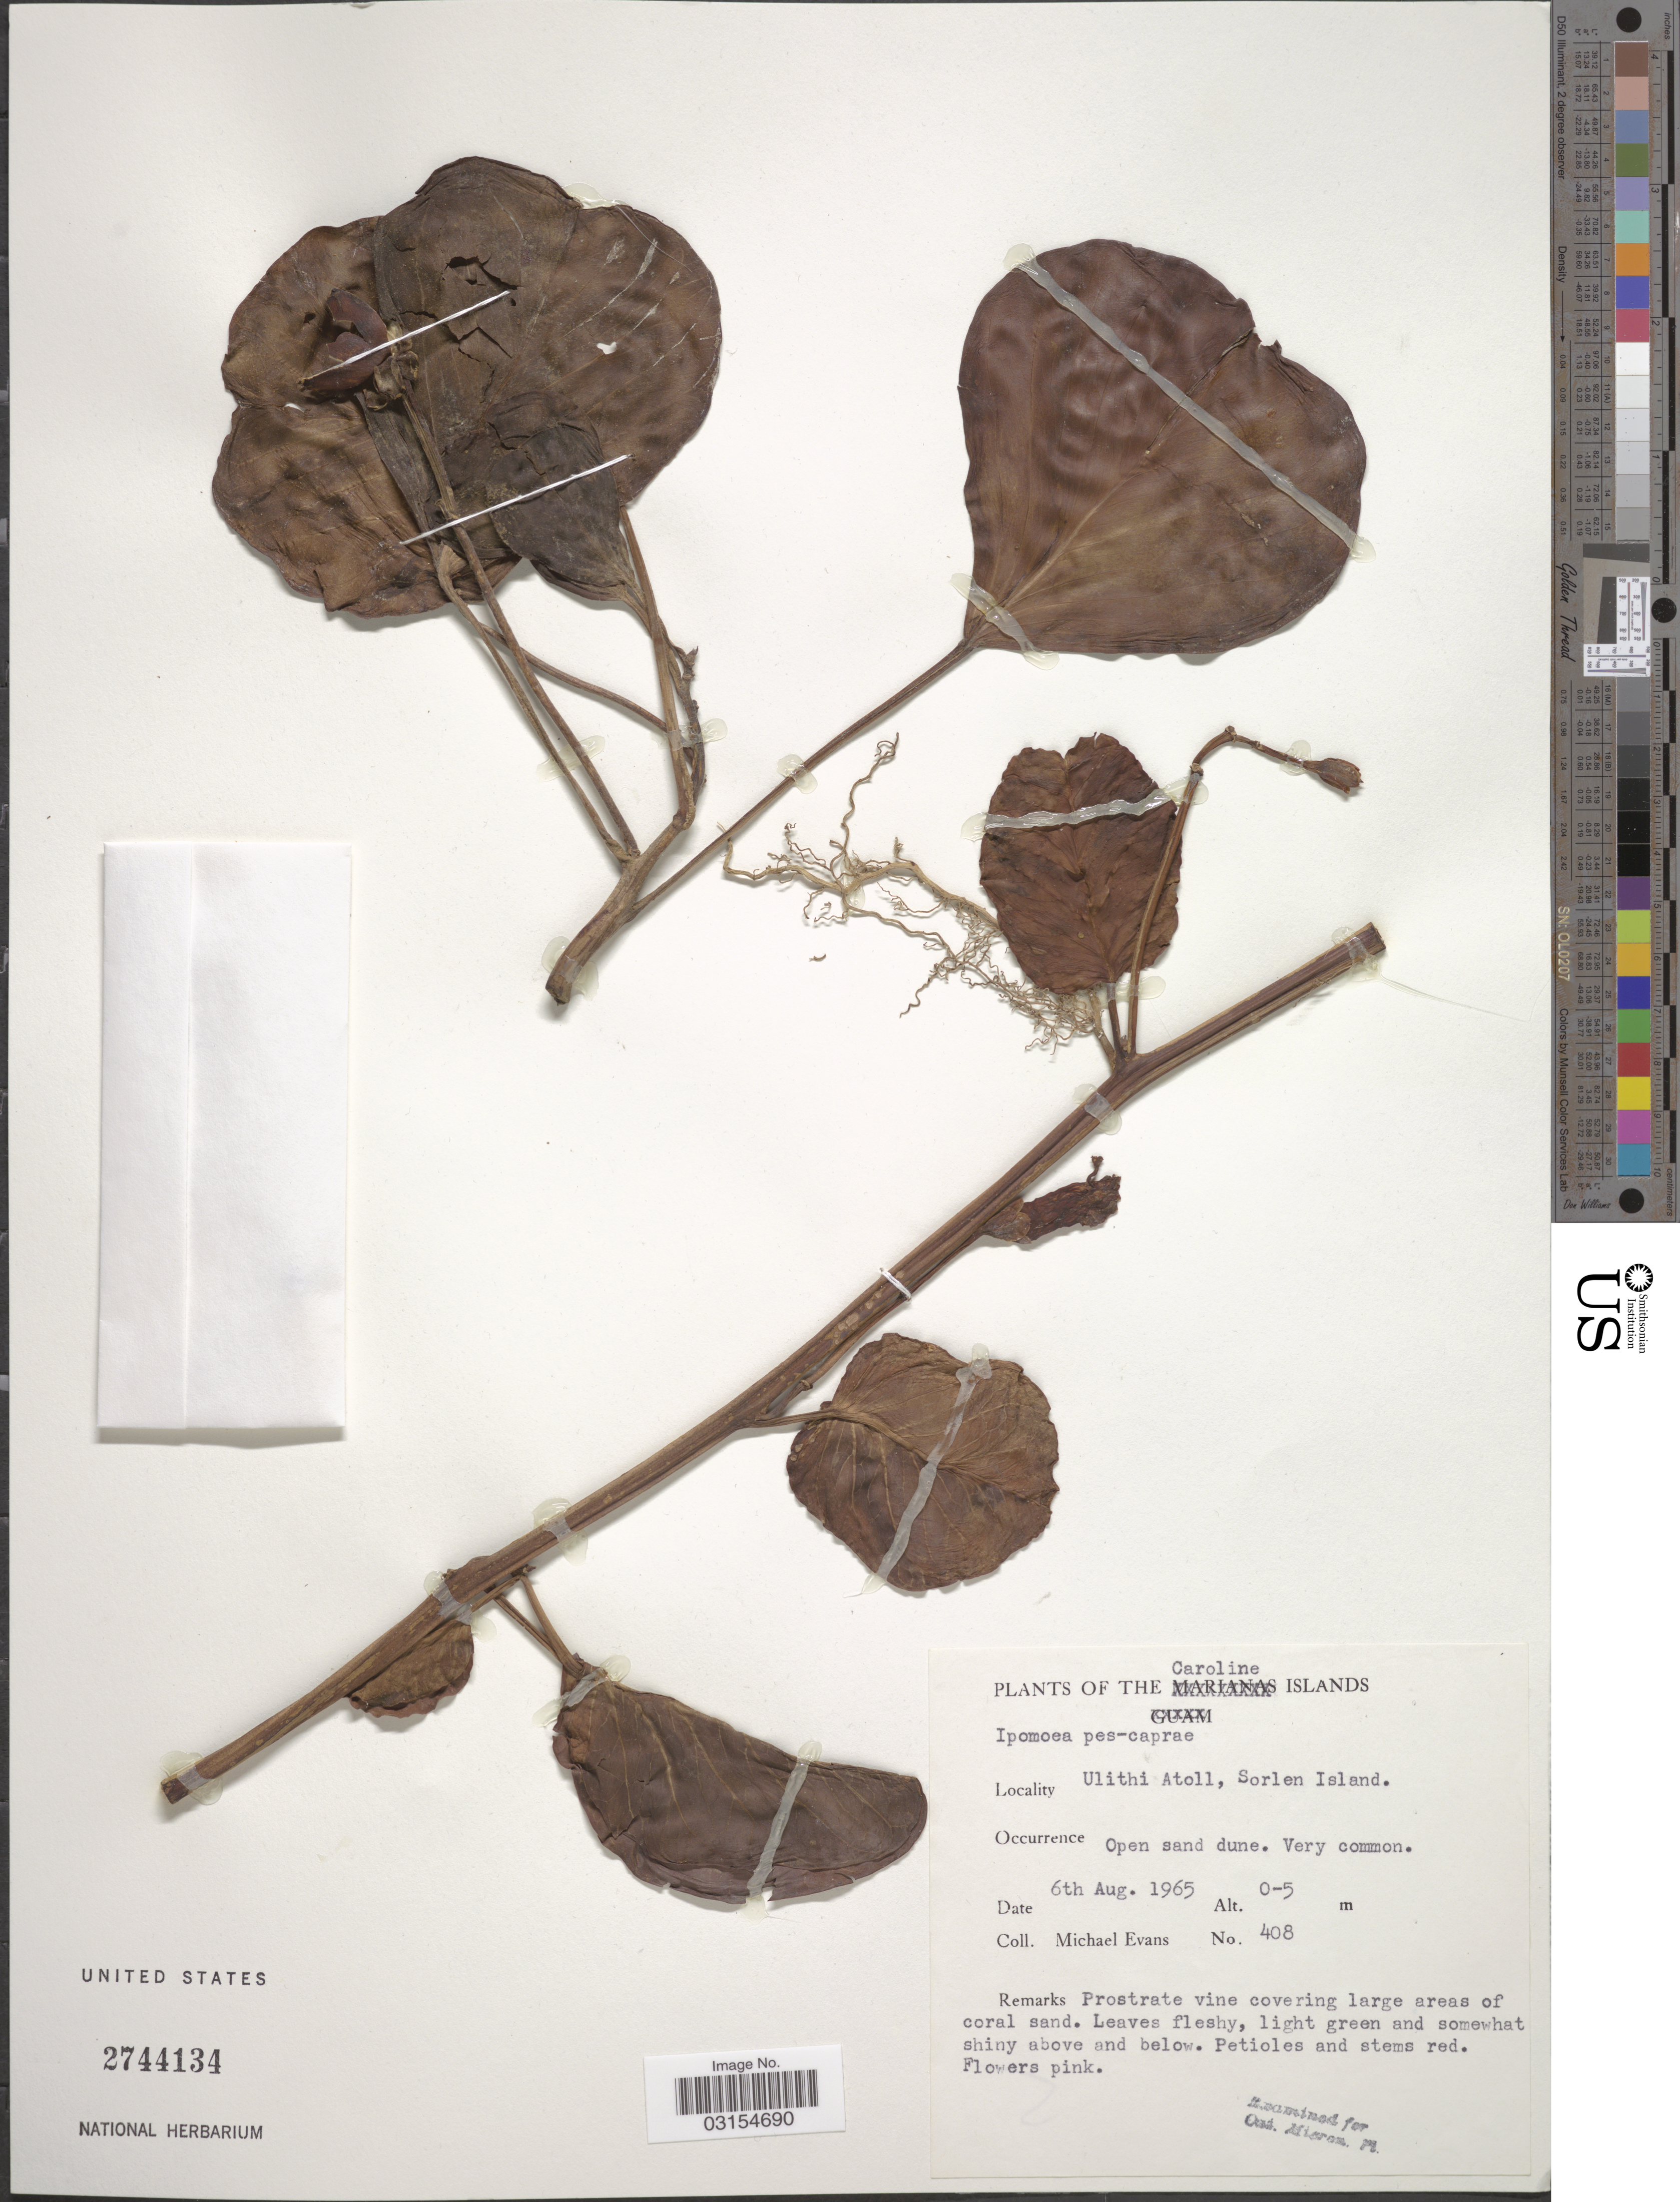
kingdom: Plantae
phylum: Tracheophyta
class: Magnoliopsida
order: Solanales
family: Convolvulaceae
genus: Ipomoea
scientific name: Ipomoea pes-caprae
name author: (L.) R. Br.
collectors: M. Evans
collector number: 408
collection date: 1965-08-06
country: Micronesia, Federated States of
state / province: Yap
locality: The Caroline Islands, Ulithi Atoll, Sorlen Island.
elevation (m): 0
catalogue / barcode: US 2744134